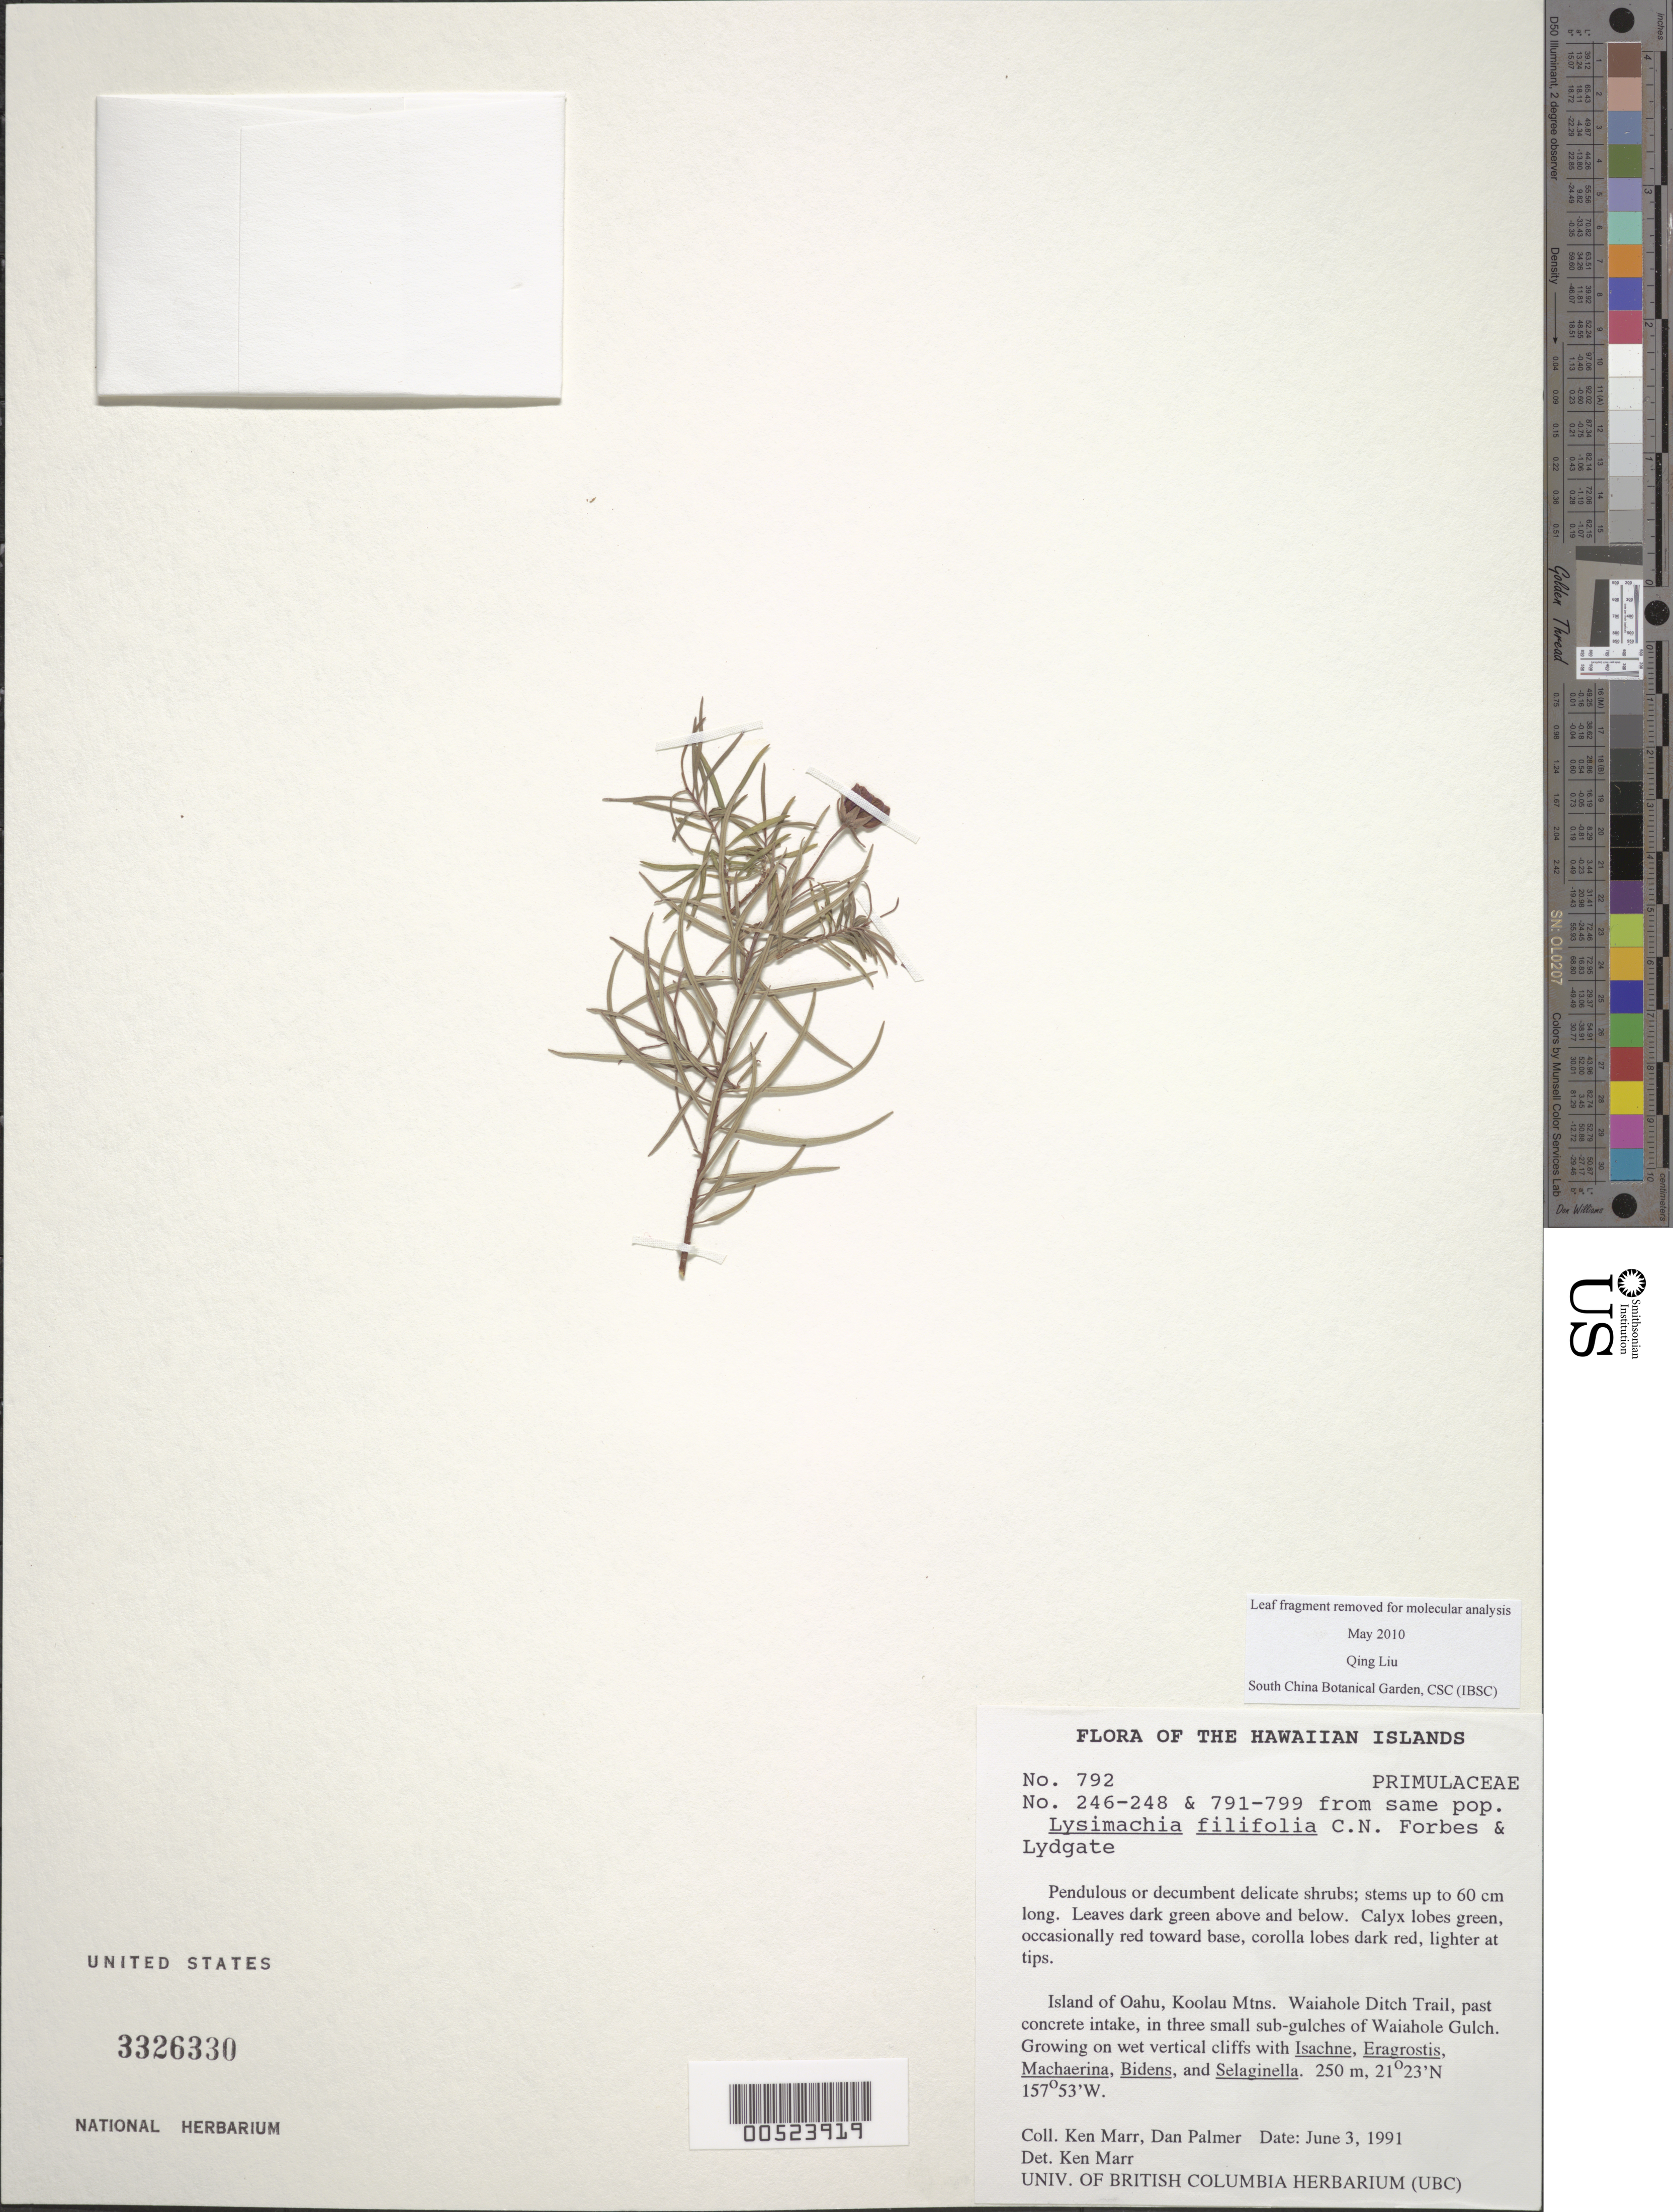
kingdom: Plantae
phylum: Tracheophyta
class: Magnoliopsida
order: Ericales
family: Primulaceae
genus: Lysimachia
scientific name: Lysimachia filifolia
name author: C.N. Forbes & Lydgate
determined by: Marr, K.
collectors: K. Marr & D. Palmer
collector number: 792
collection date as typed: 3 Jun 1991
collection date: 1991-06-03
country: United States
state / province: Hawaii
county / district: Honolulu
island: Oahu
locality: Koolau Mts, Waiahole Ditch Trail, past concrete intake, in 3 small subgulches of Waiahole Gulch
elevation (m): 250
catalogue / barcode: US 3326330